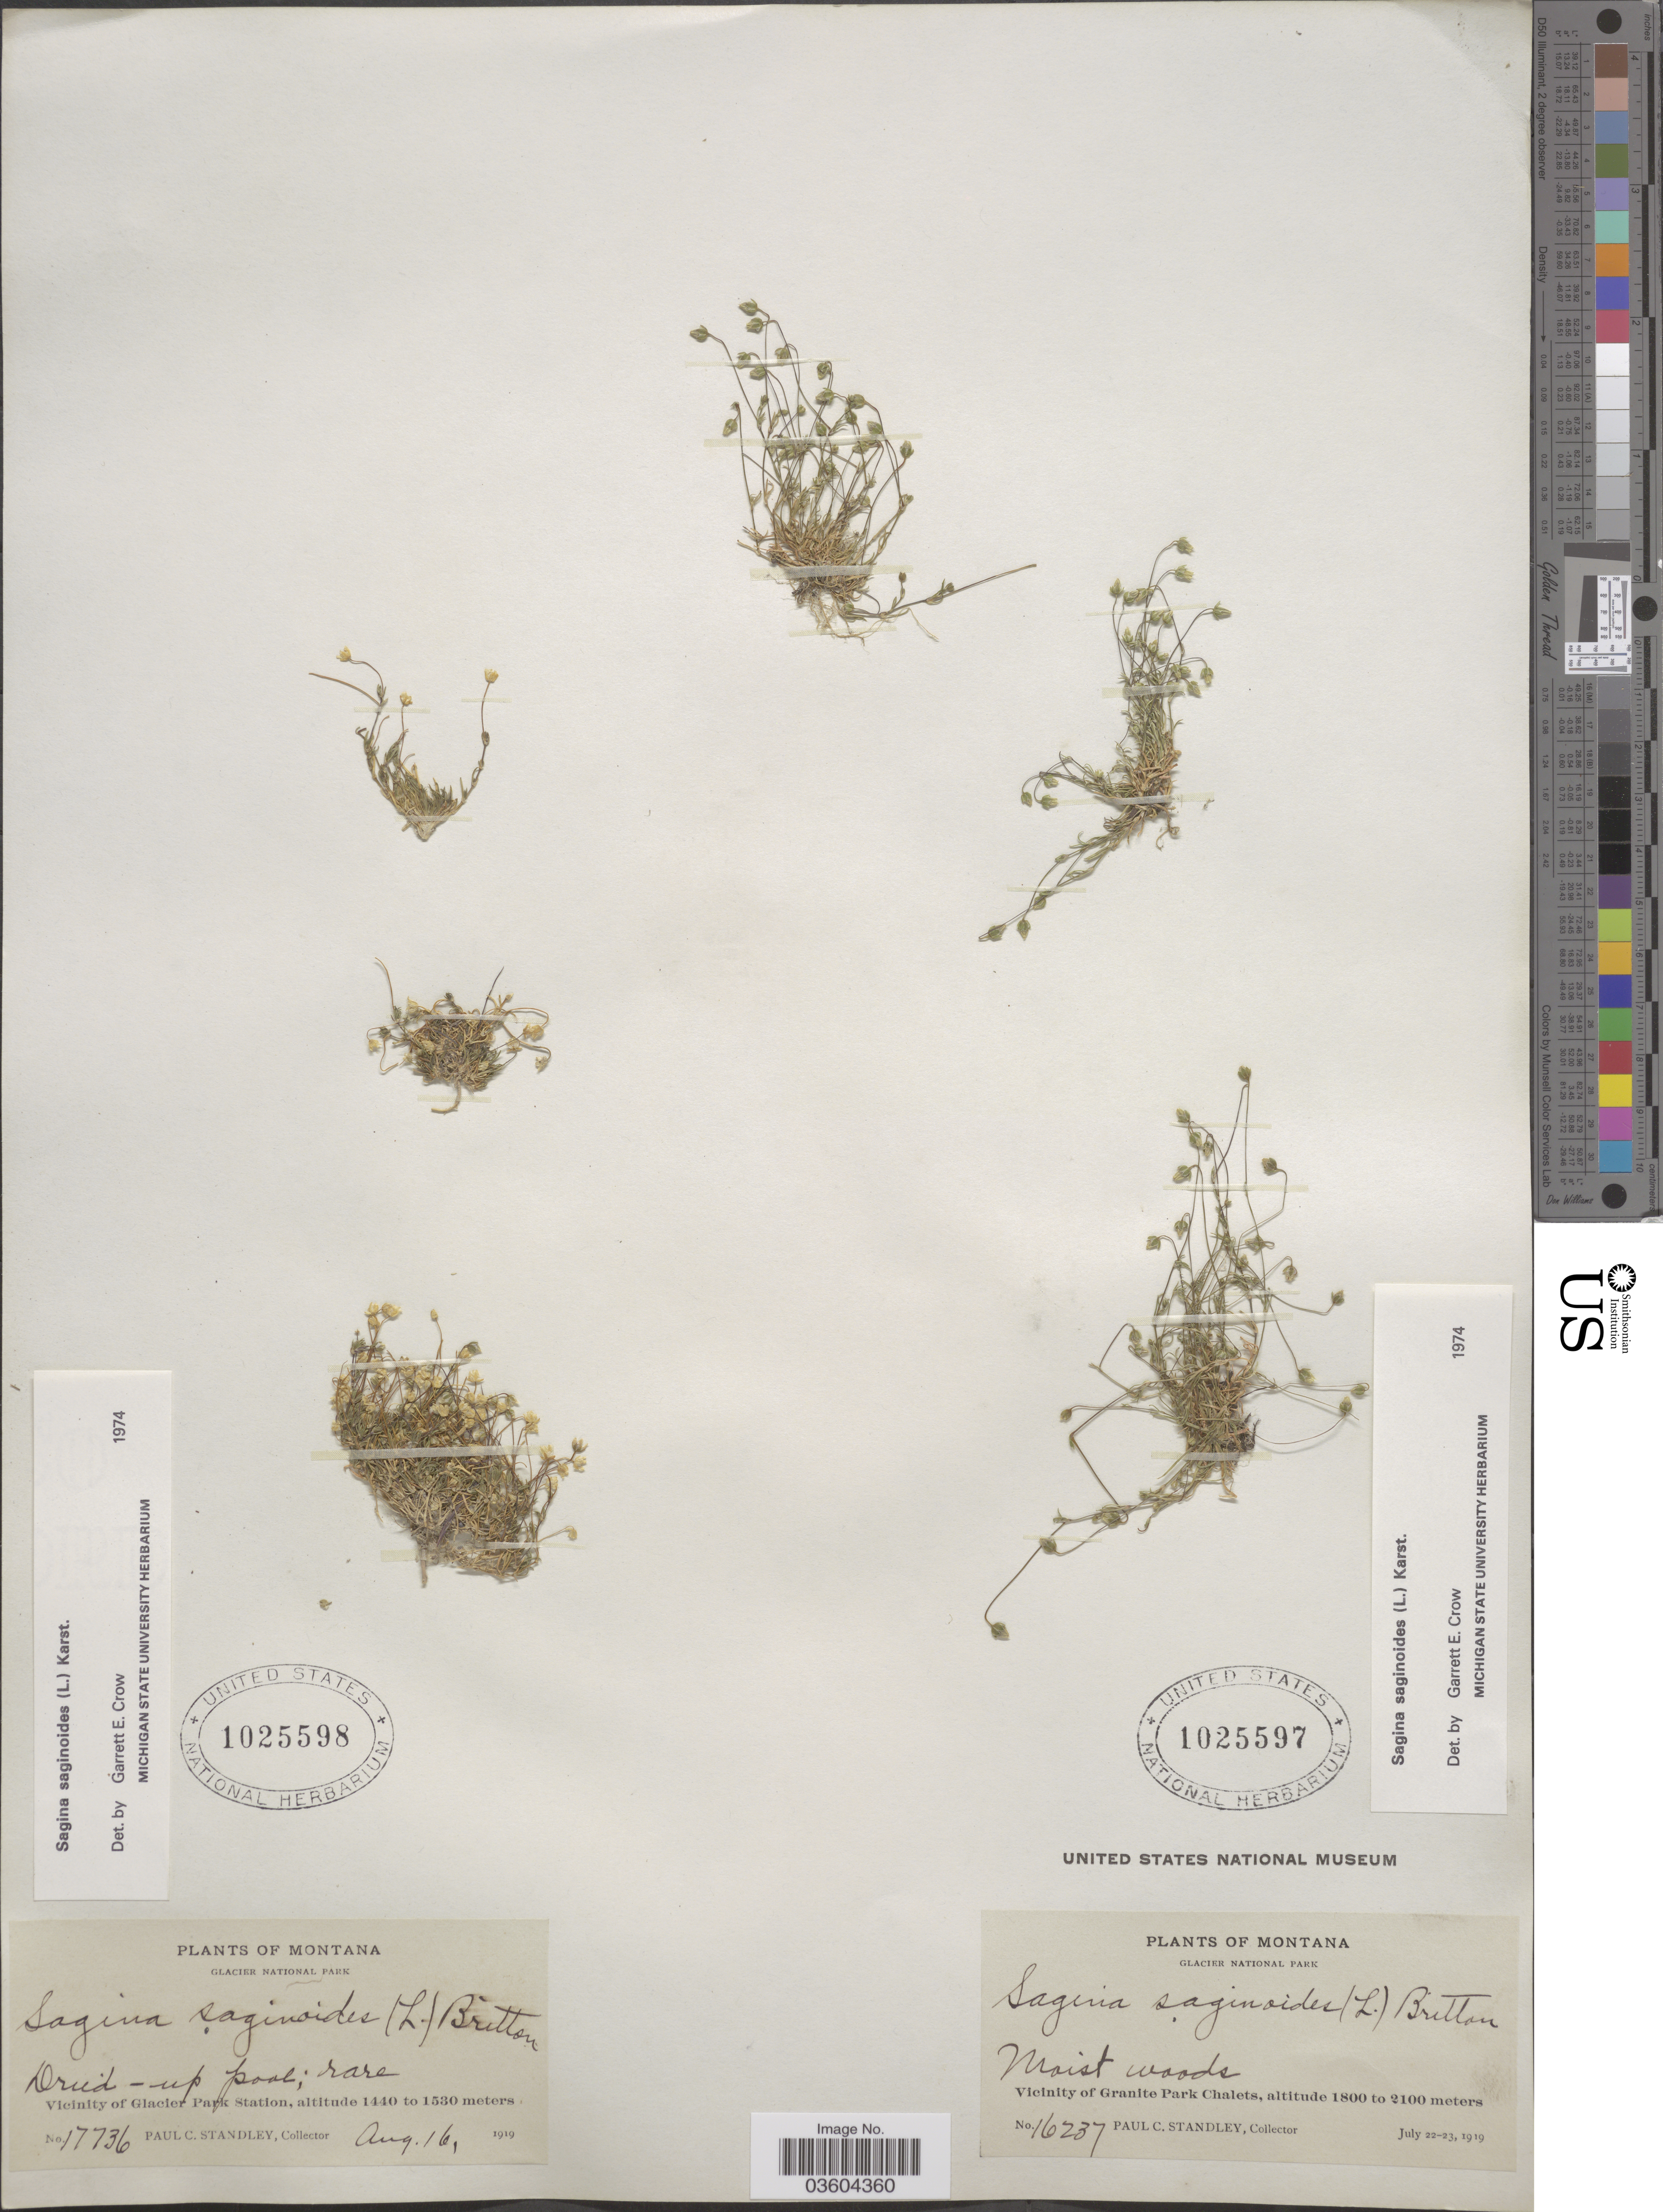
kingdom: Plantae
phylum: Tracheophyta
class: Magnoliopsida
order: Caryophyllales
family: Caryophyllaceae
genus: Sagina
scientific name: Sagina saginoides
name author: (L.) H. Karst.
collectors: P. C. Standley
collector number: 16237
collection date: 1919-07-22/1919-07-23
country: United States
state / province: Montana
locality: Glacier National Park. Vicinity of Granite Park Chalets.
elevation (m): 1800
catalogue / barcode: US 1025597-2